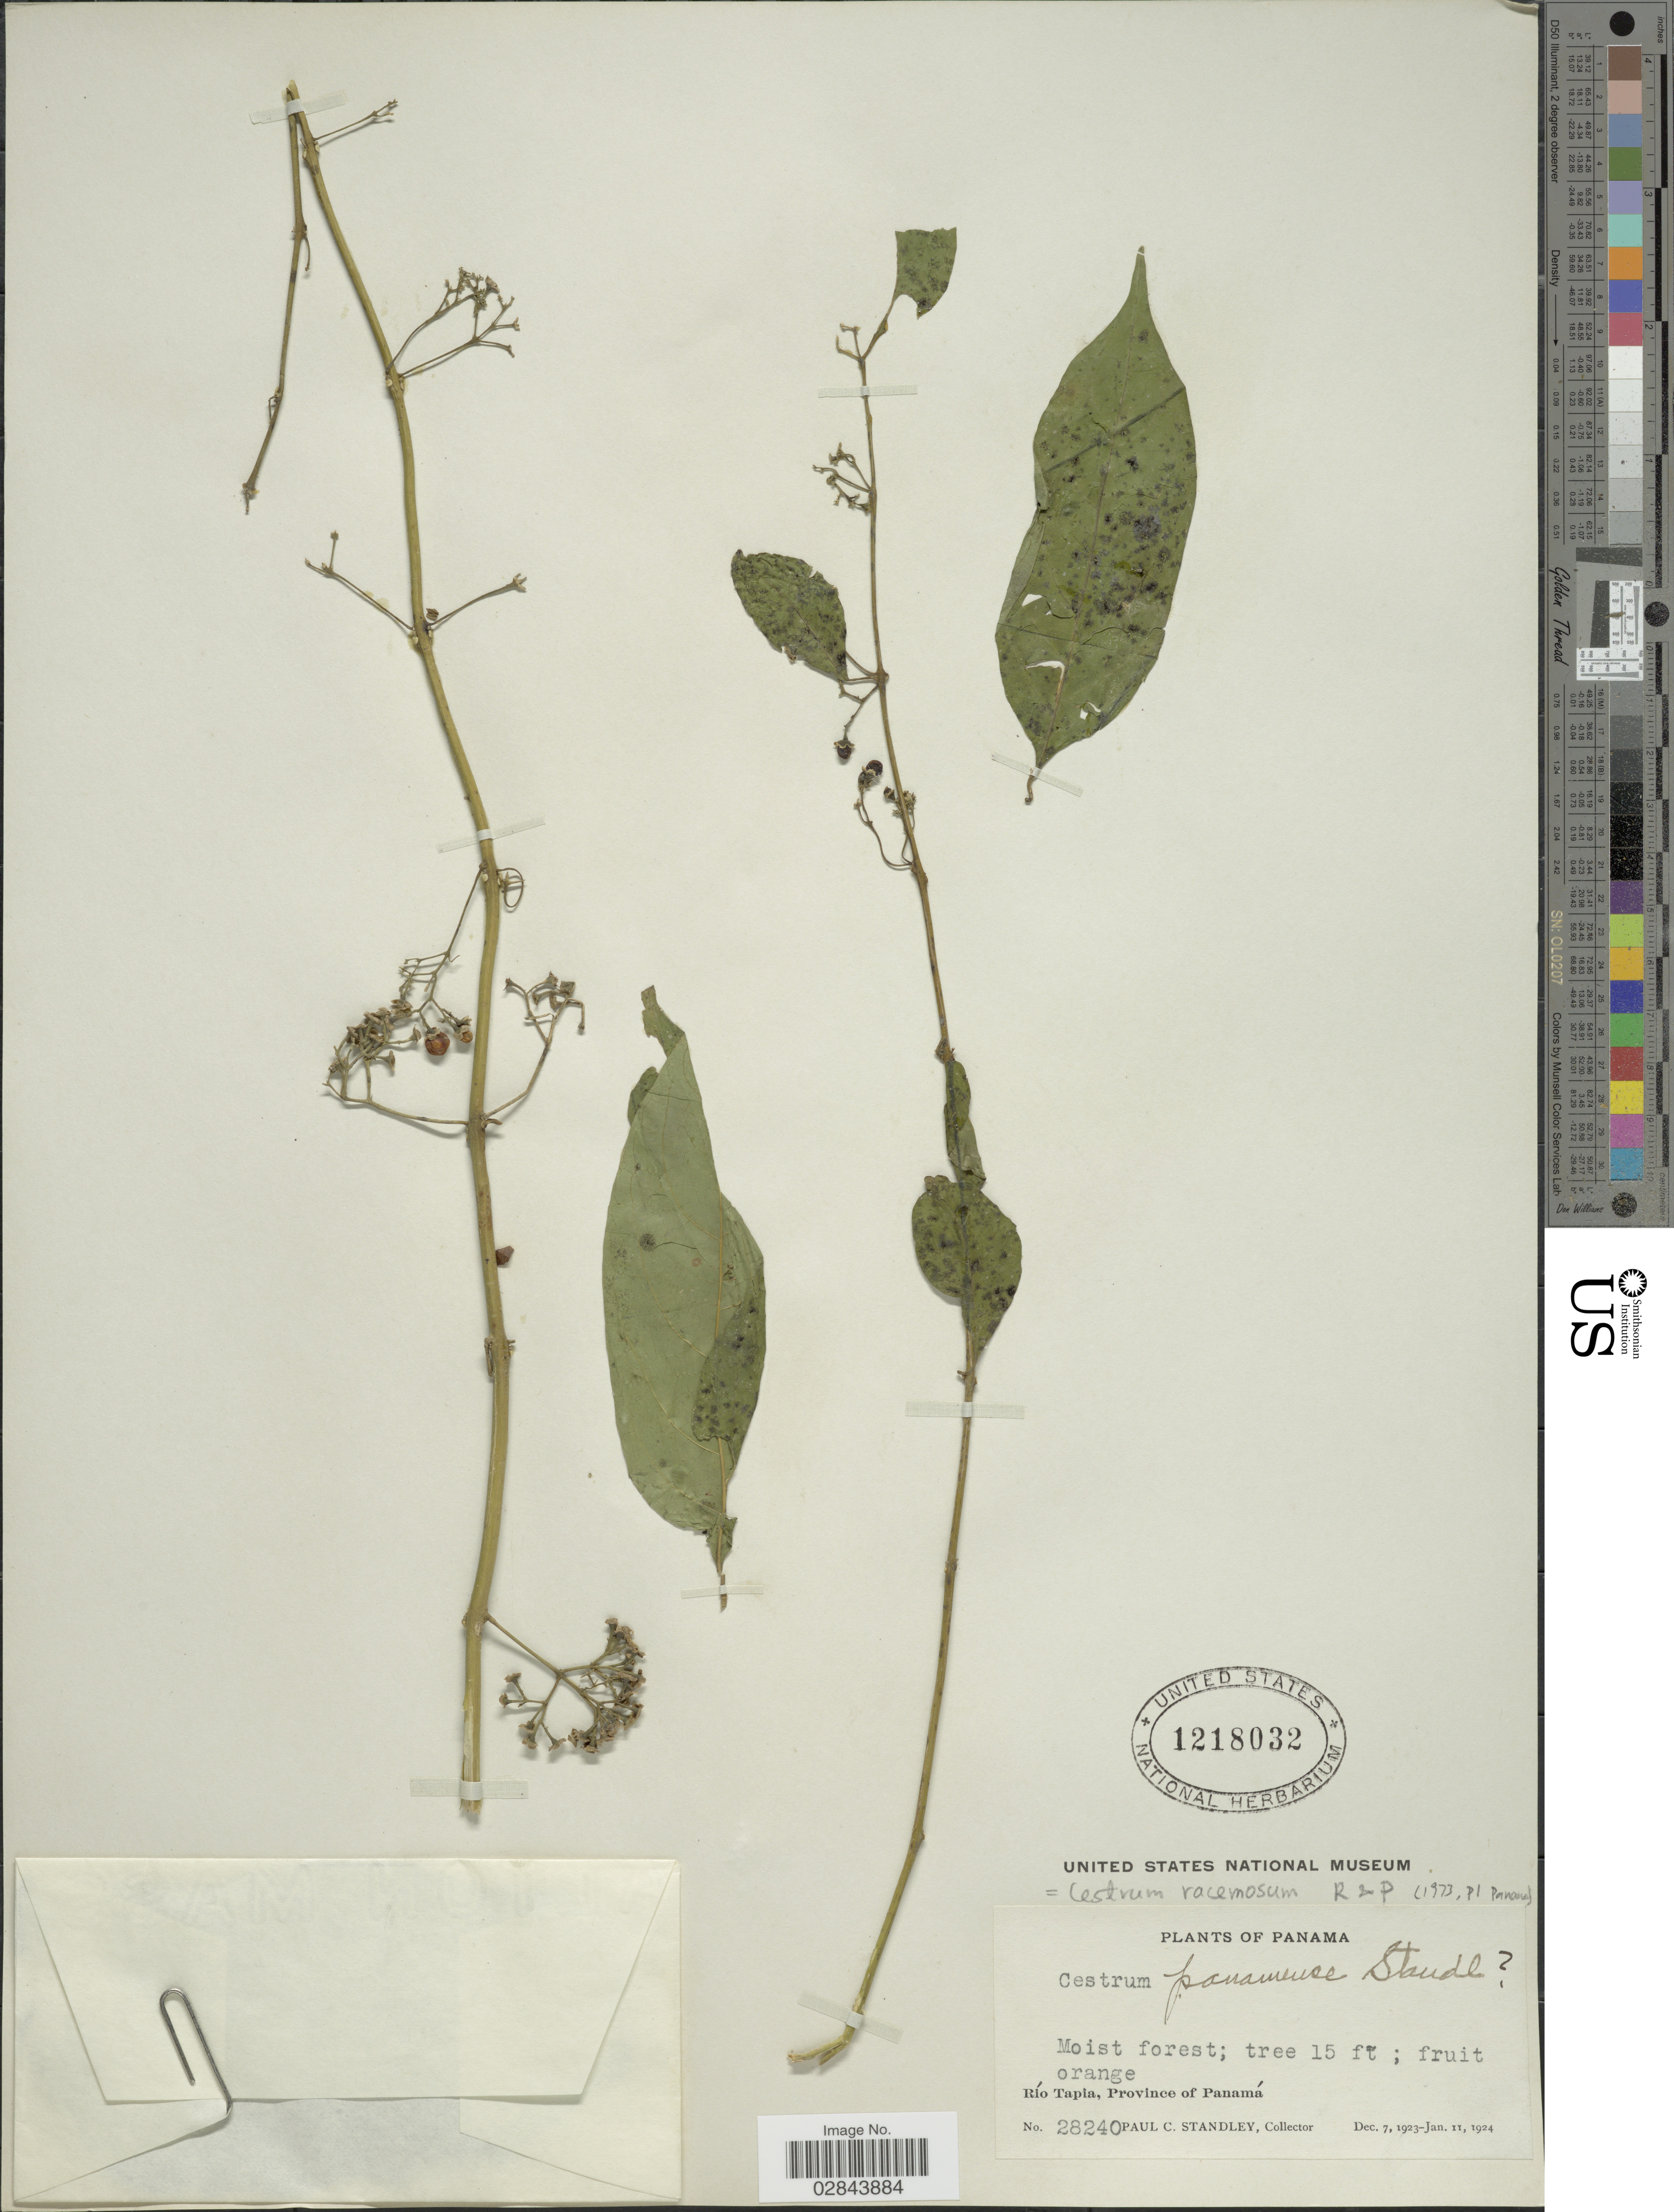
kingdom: Plantae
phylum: Tracheophyta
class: Magnoliopsida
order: Solanales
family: Solanaceae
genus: Cestrum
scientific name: Cestrum racemosum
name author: Ruiz & Pav.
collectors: P. C. Standley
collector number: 28240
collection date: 1923-12-07/1924-01-11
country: Panama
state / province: Panamá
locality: Río Tapia.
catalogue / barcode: US 1218032